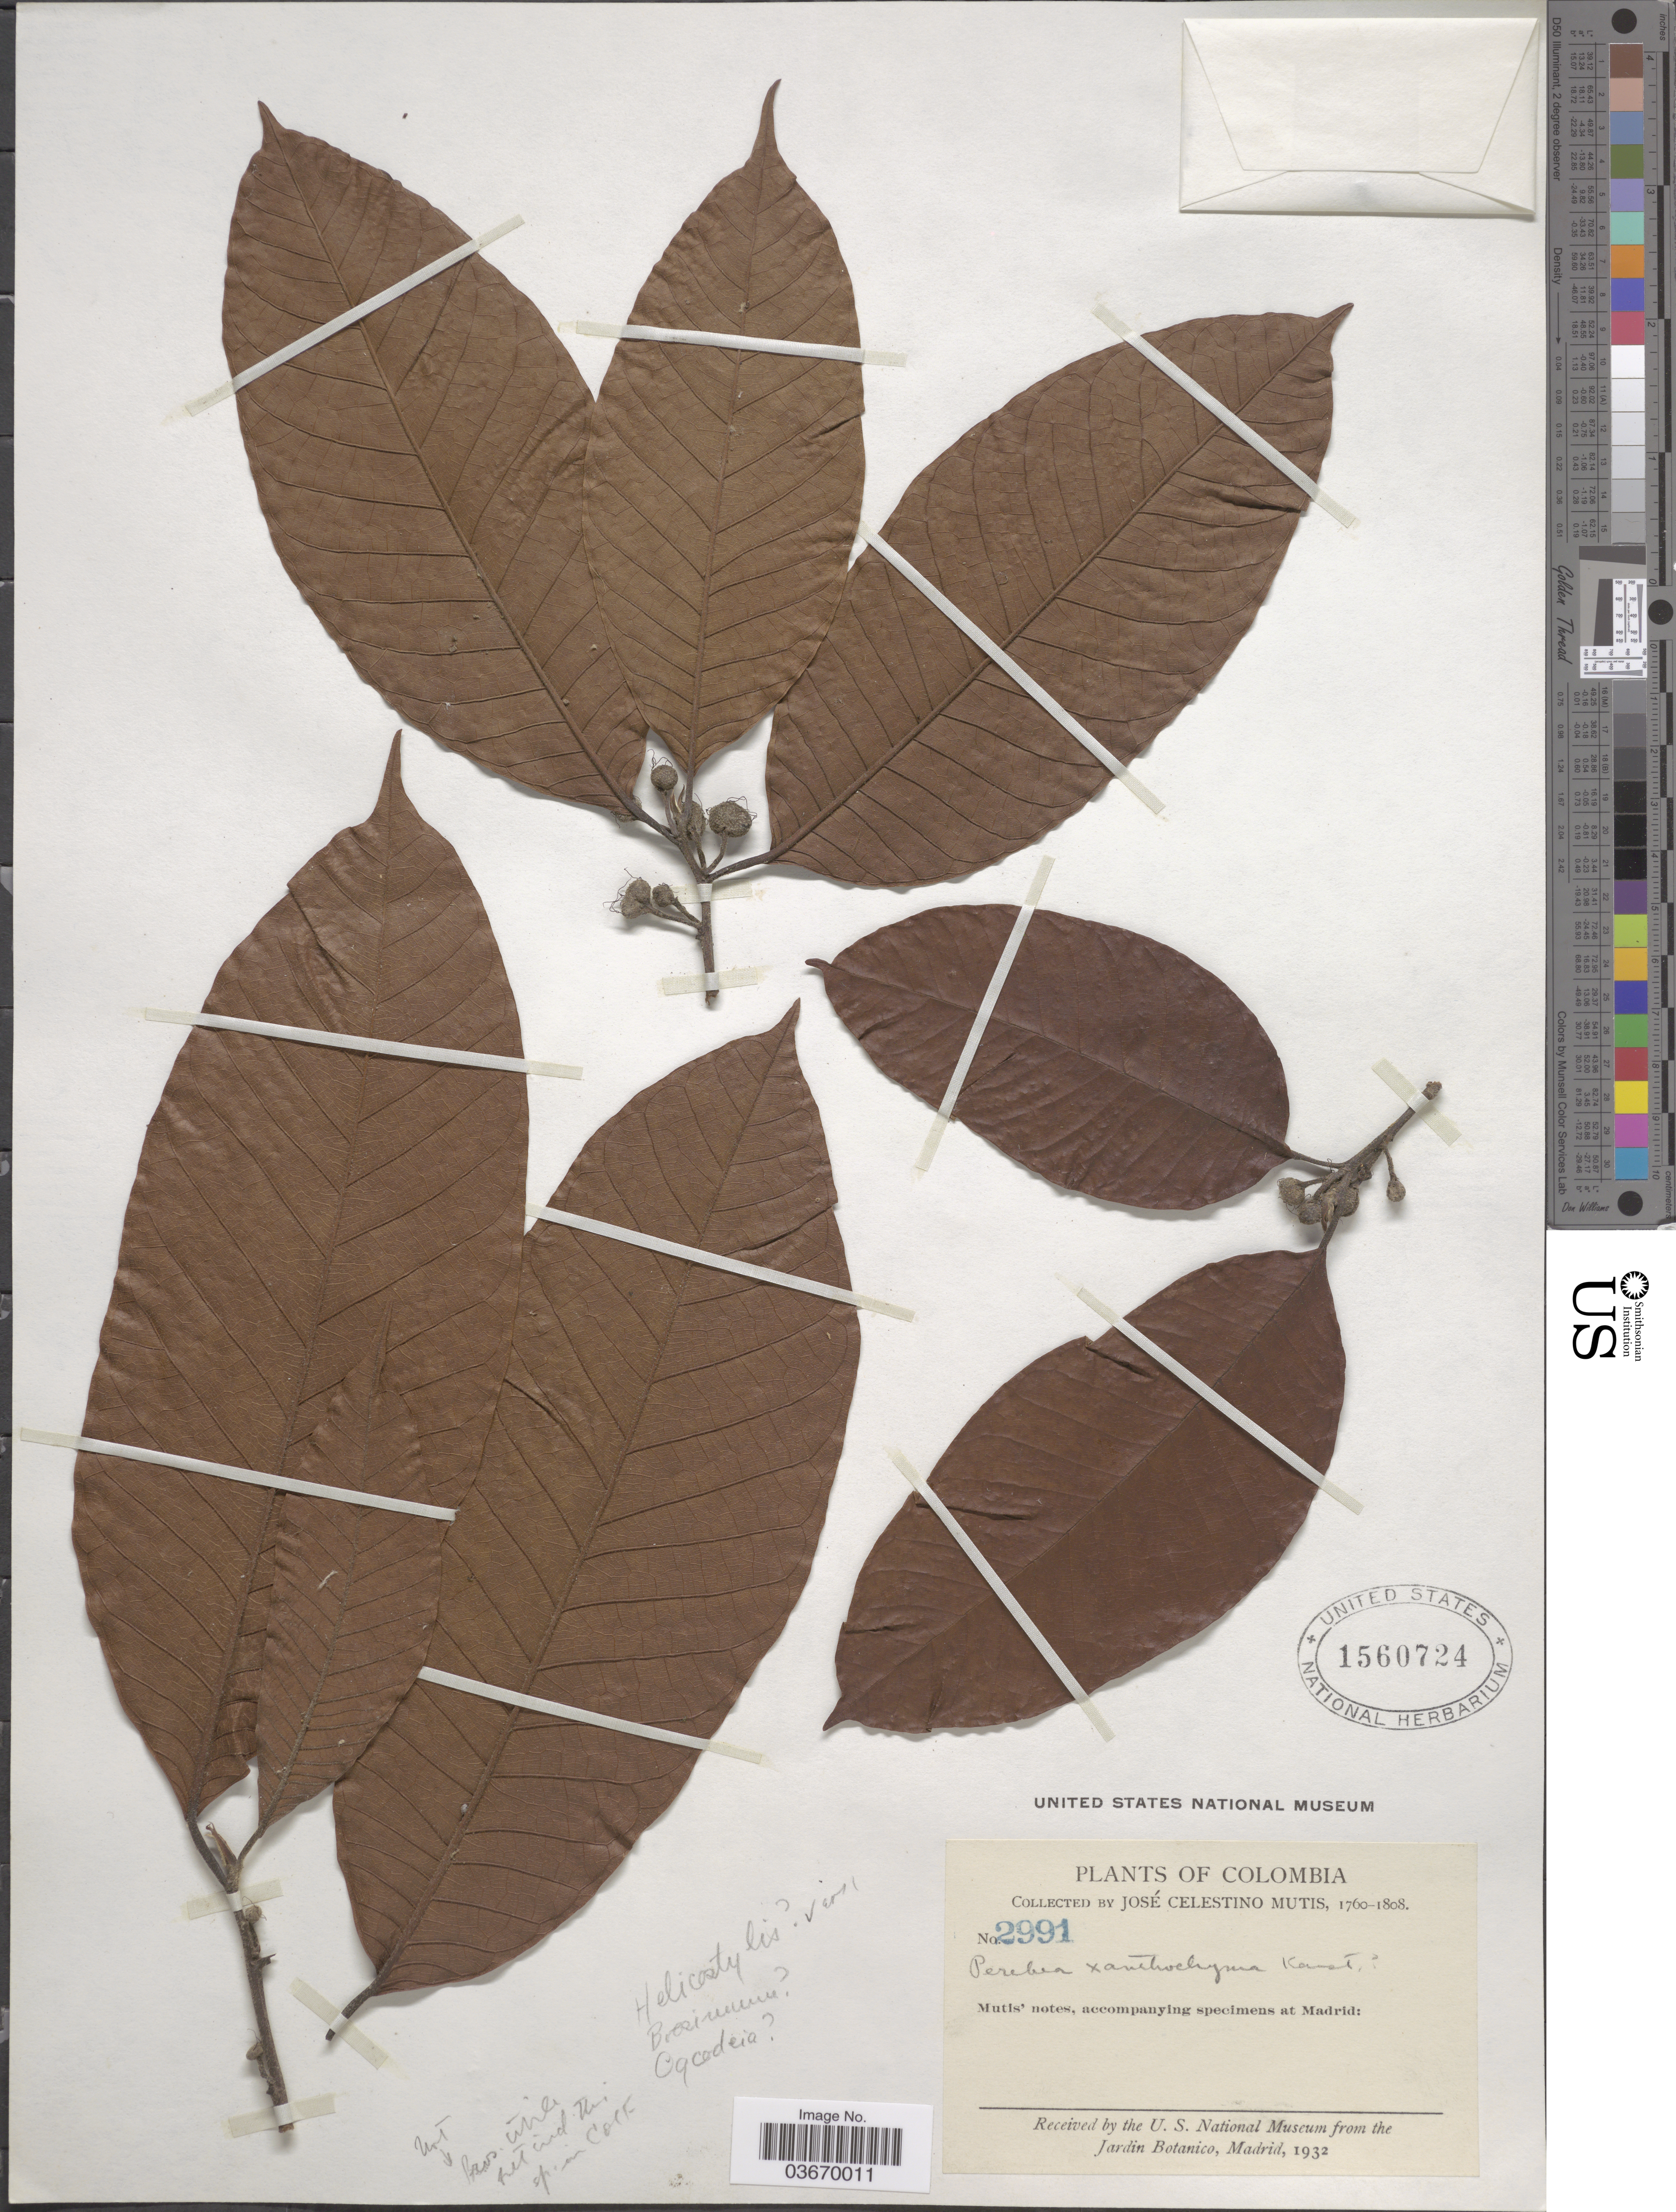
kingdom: Plantae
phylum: Tracheophyta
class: Magnoliopsida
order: Rosales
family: Moraceae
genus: Perebea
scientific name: Perebea xanthochyma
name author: H. Karst.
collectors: J. C. B. Mutis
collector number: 2991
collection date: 1760/1808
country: Colombia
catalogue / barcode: US 1560724